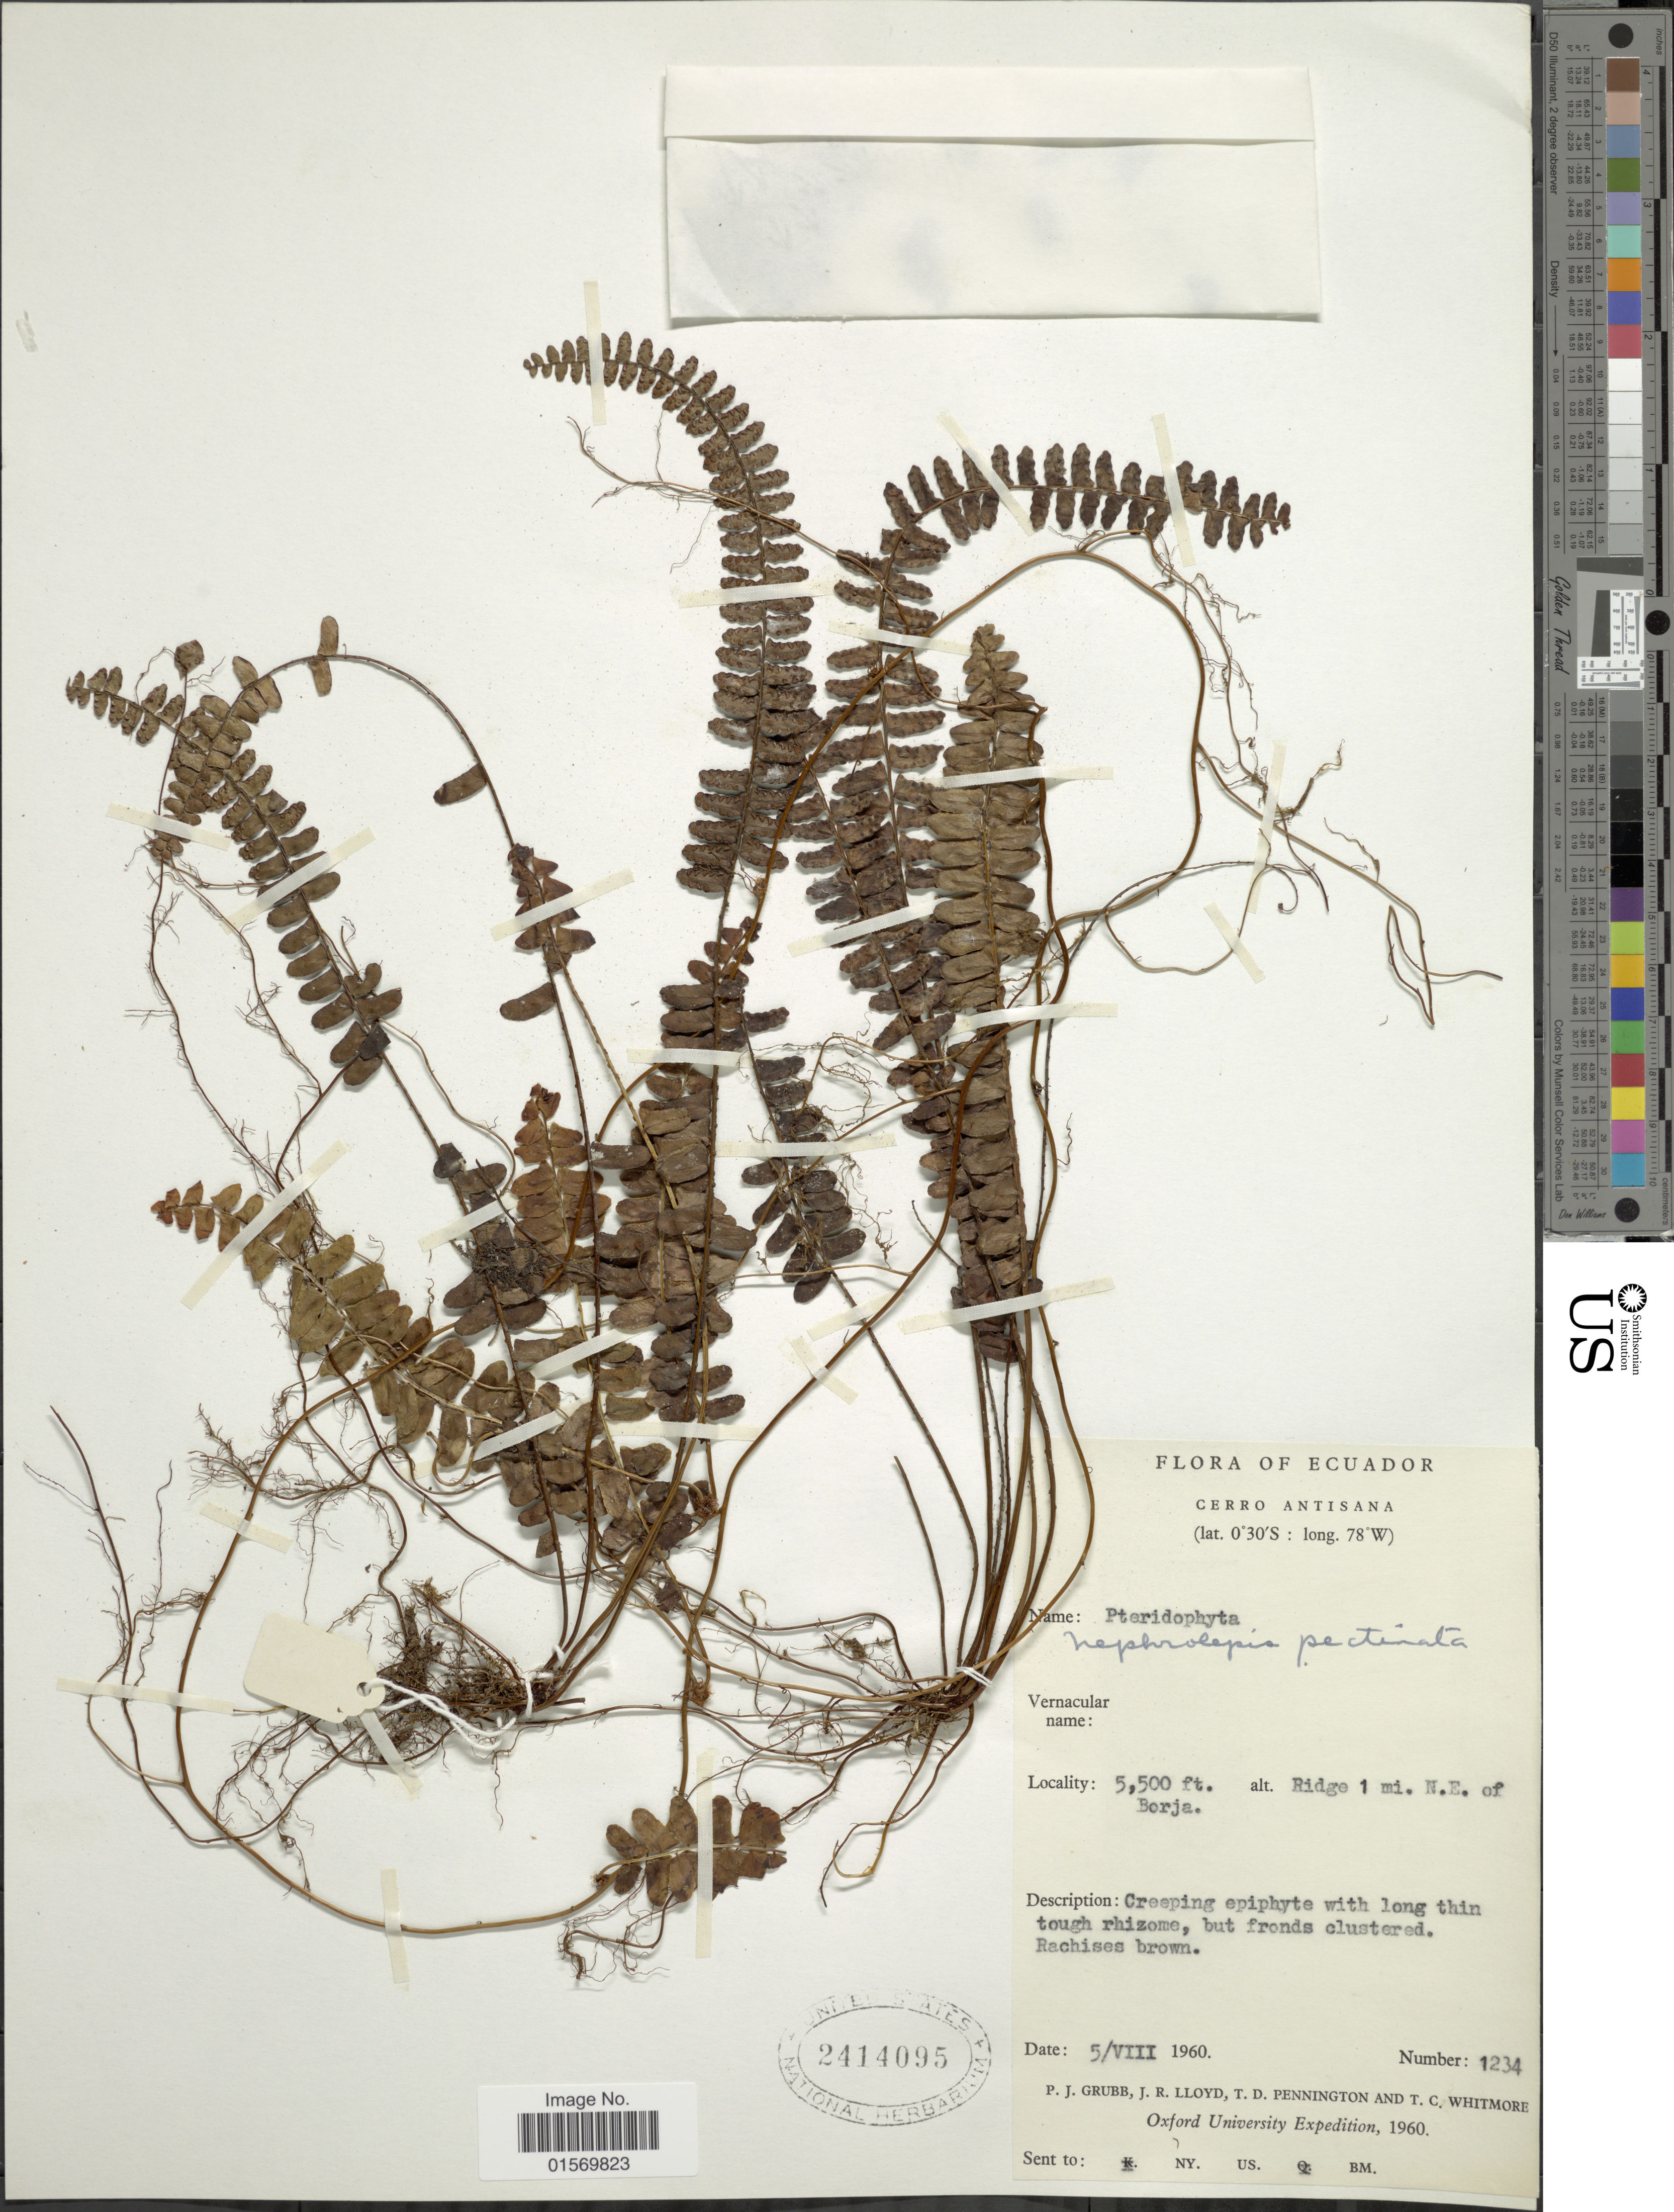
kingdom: Plantae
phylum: Tracheophyta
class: Polypodiopsida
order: Polypodiales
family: Nephrolepidaceae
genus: Nephrolepis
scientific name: Nephrolepis pectinata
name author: (Willd.) Schott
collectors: P. J. Grubb, J. R. Lloyd, T. D. Pennington & T. C. Whitmore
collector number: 1234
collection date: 1960-08-05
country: Ecuador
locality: Cerro Antisana, ridge 1 mi. N. E. of Borja.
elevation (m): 1676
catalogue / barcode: US 2414095